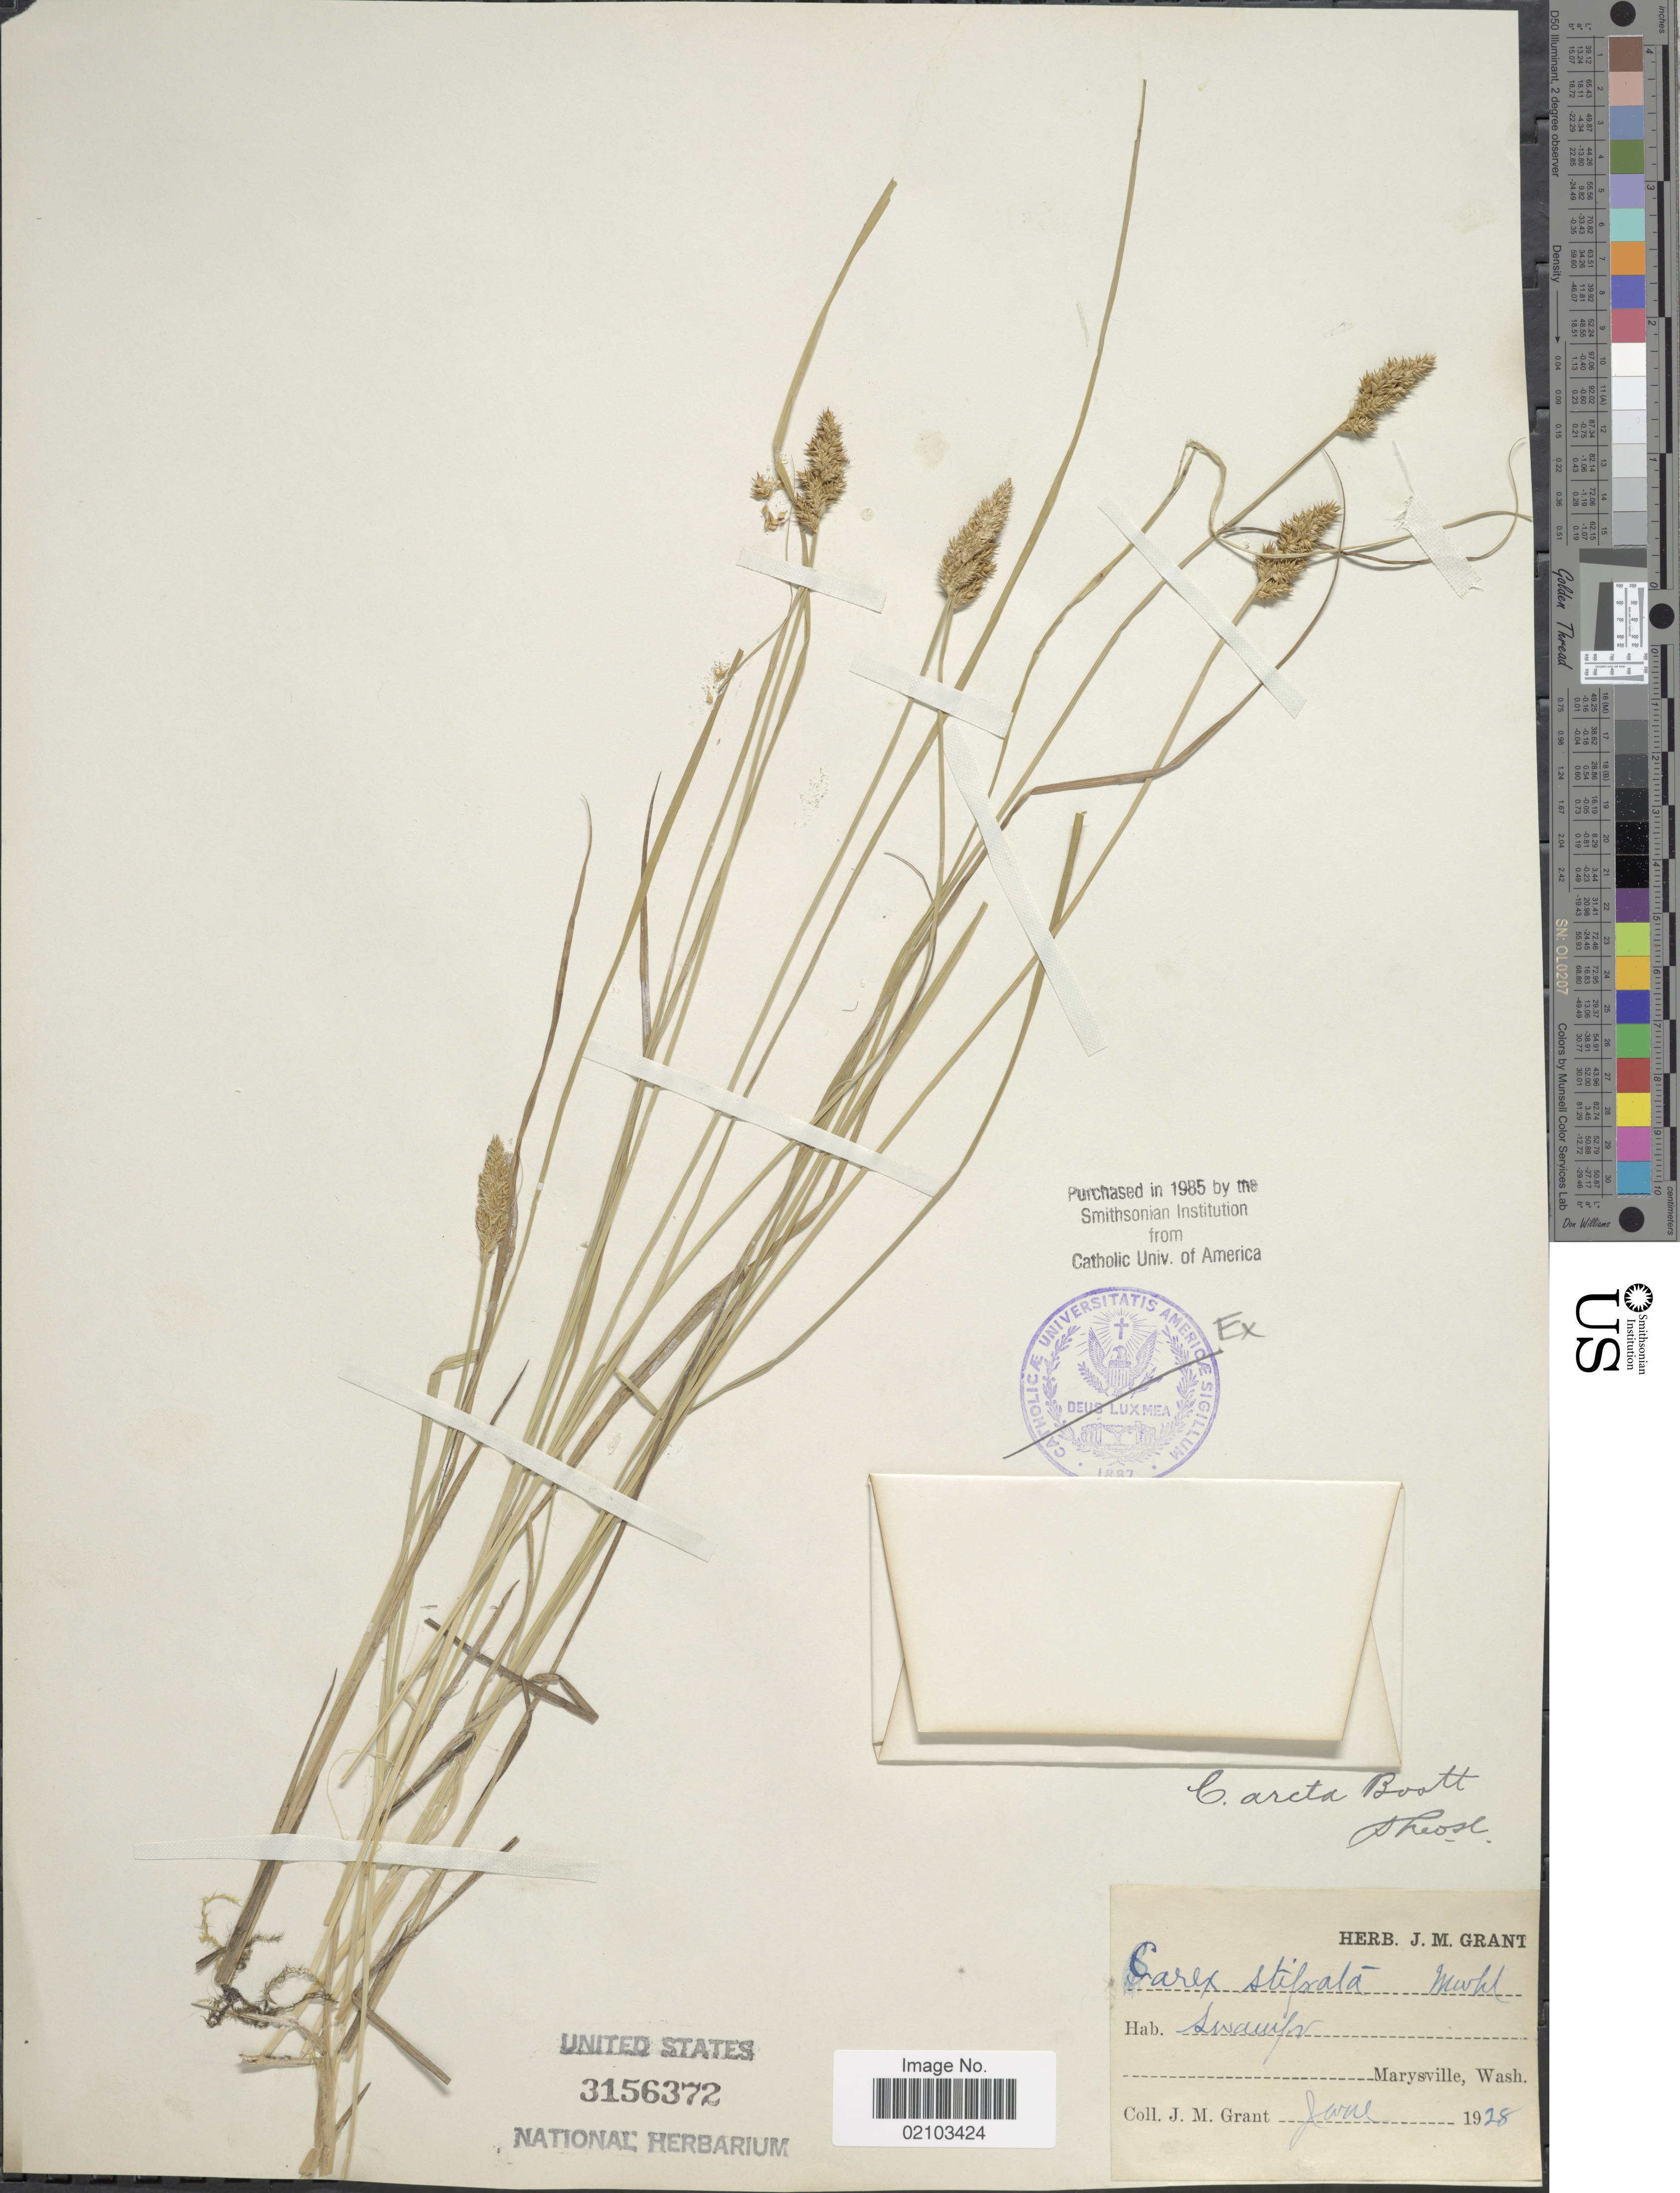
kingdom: Plantae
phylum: Tracheophyta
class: Liliopsida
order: Poales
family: Cyperaceae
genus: Carex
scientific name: Carex arcta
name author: Boott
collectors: J. M. Grant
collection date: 1928-06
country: United States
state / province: Washington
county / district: Snohomish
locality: Swamps. Marysville, Wash.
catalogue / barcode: US 3156372